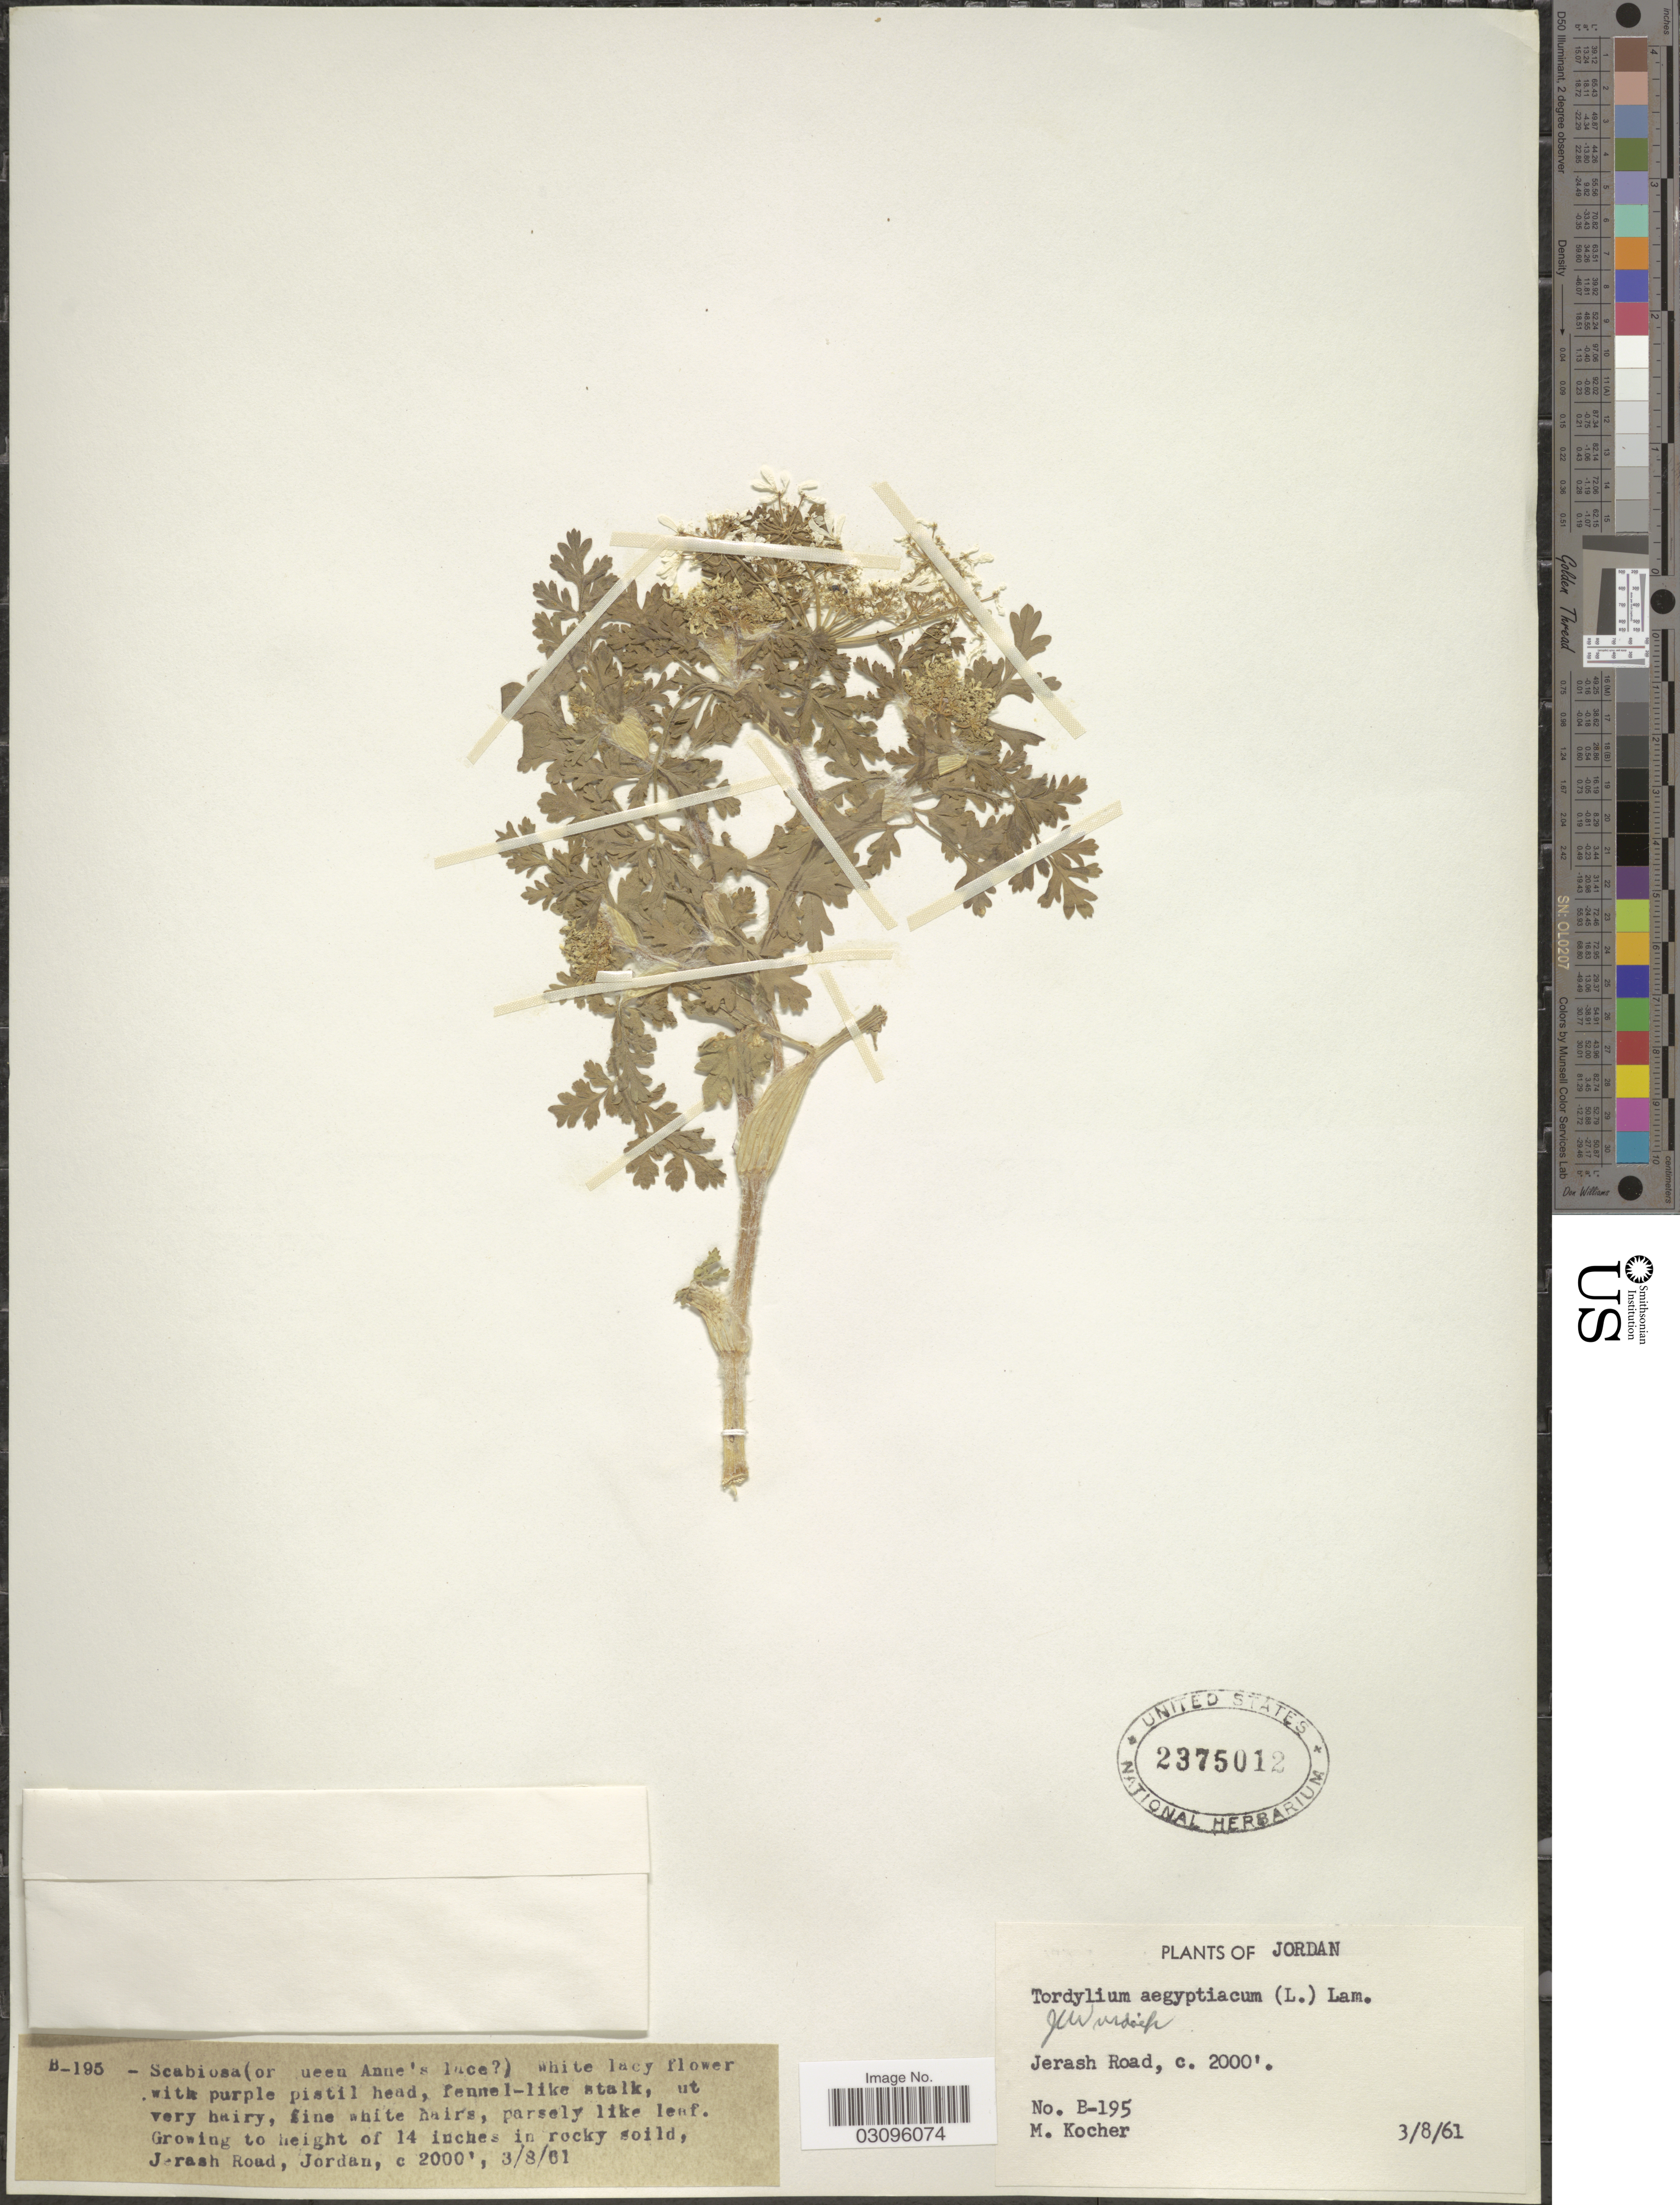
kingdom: Plantae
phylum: Tracheophyta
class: Magnoliopsida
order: Apiales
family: Apiaceae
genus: Tordylium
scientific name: Tordylium aegyptiacum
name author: Lam.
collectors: M. Kocher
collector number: B-195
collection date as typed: Transcribed d/m/y: 3/8/61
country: Jordan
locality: Jerash Road.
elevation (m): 610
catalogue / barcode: US 2375012